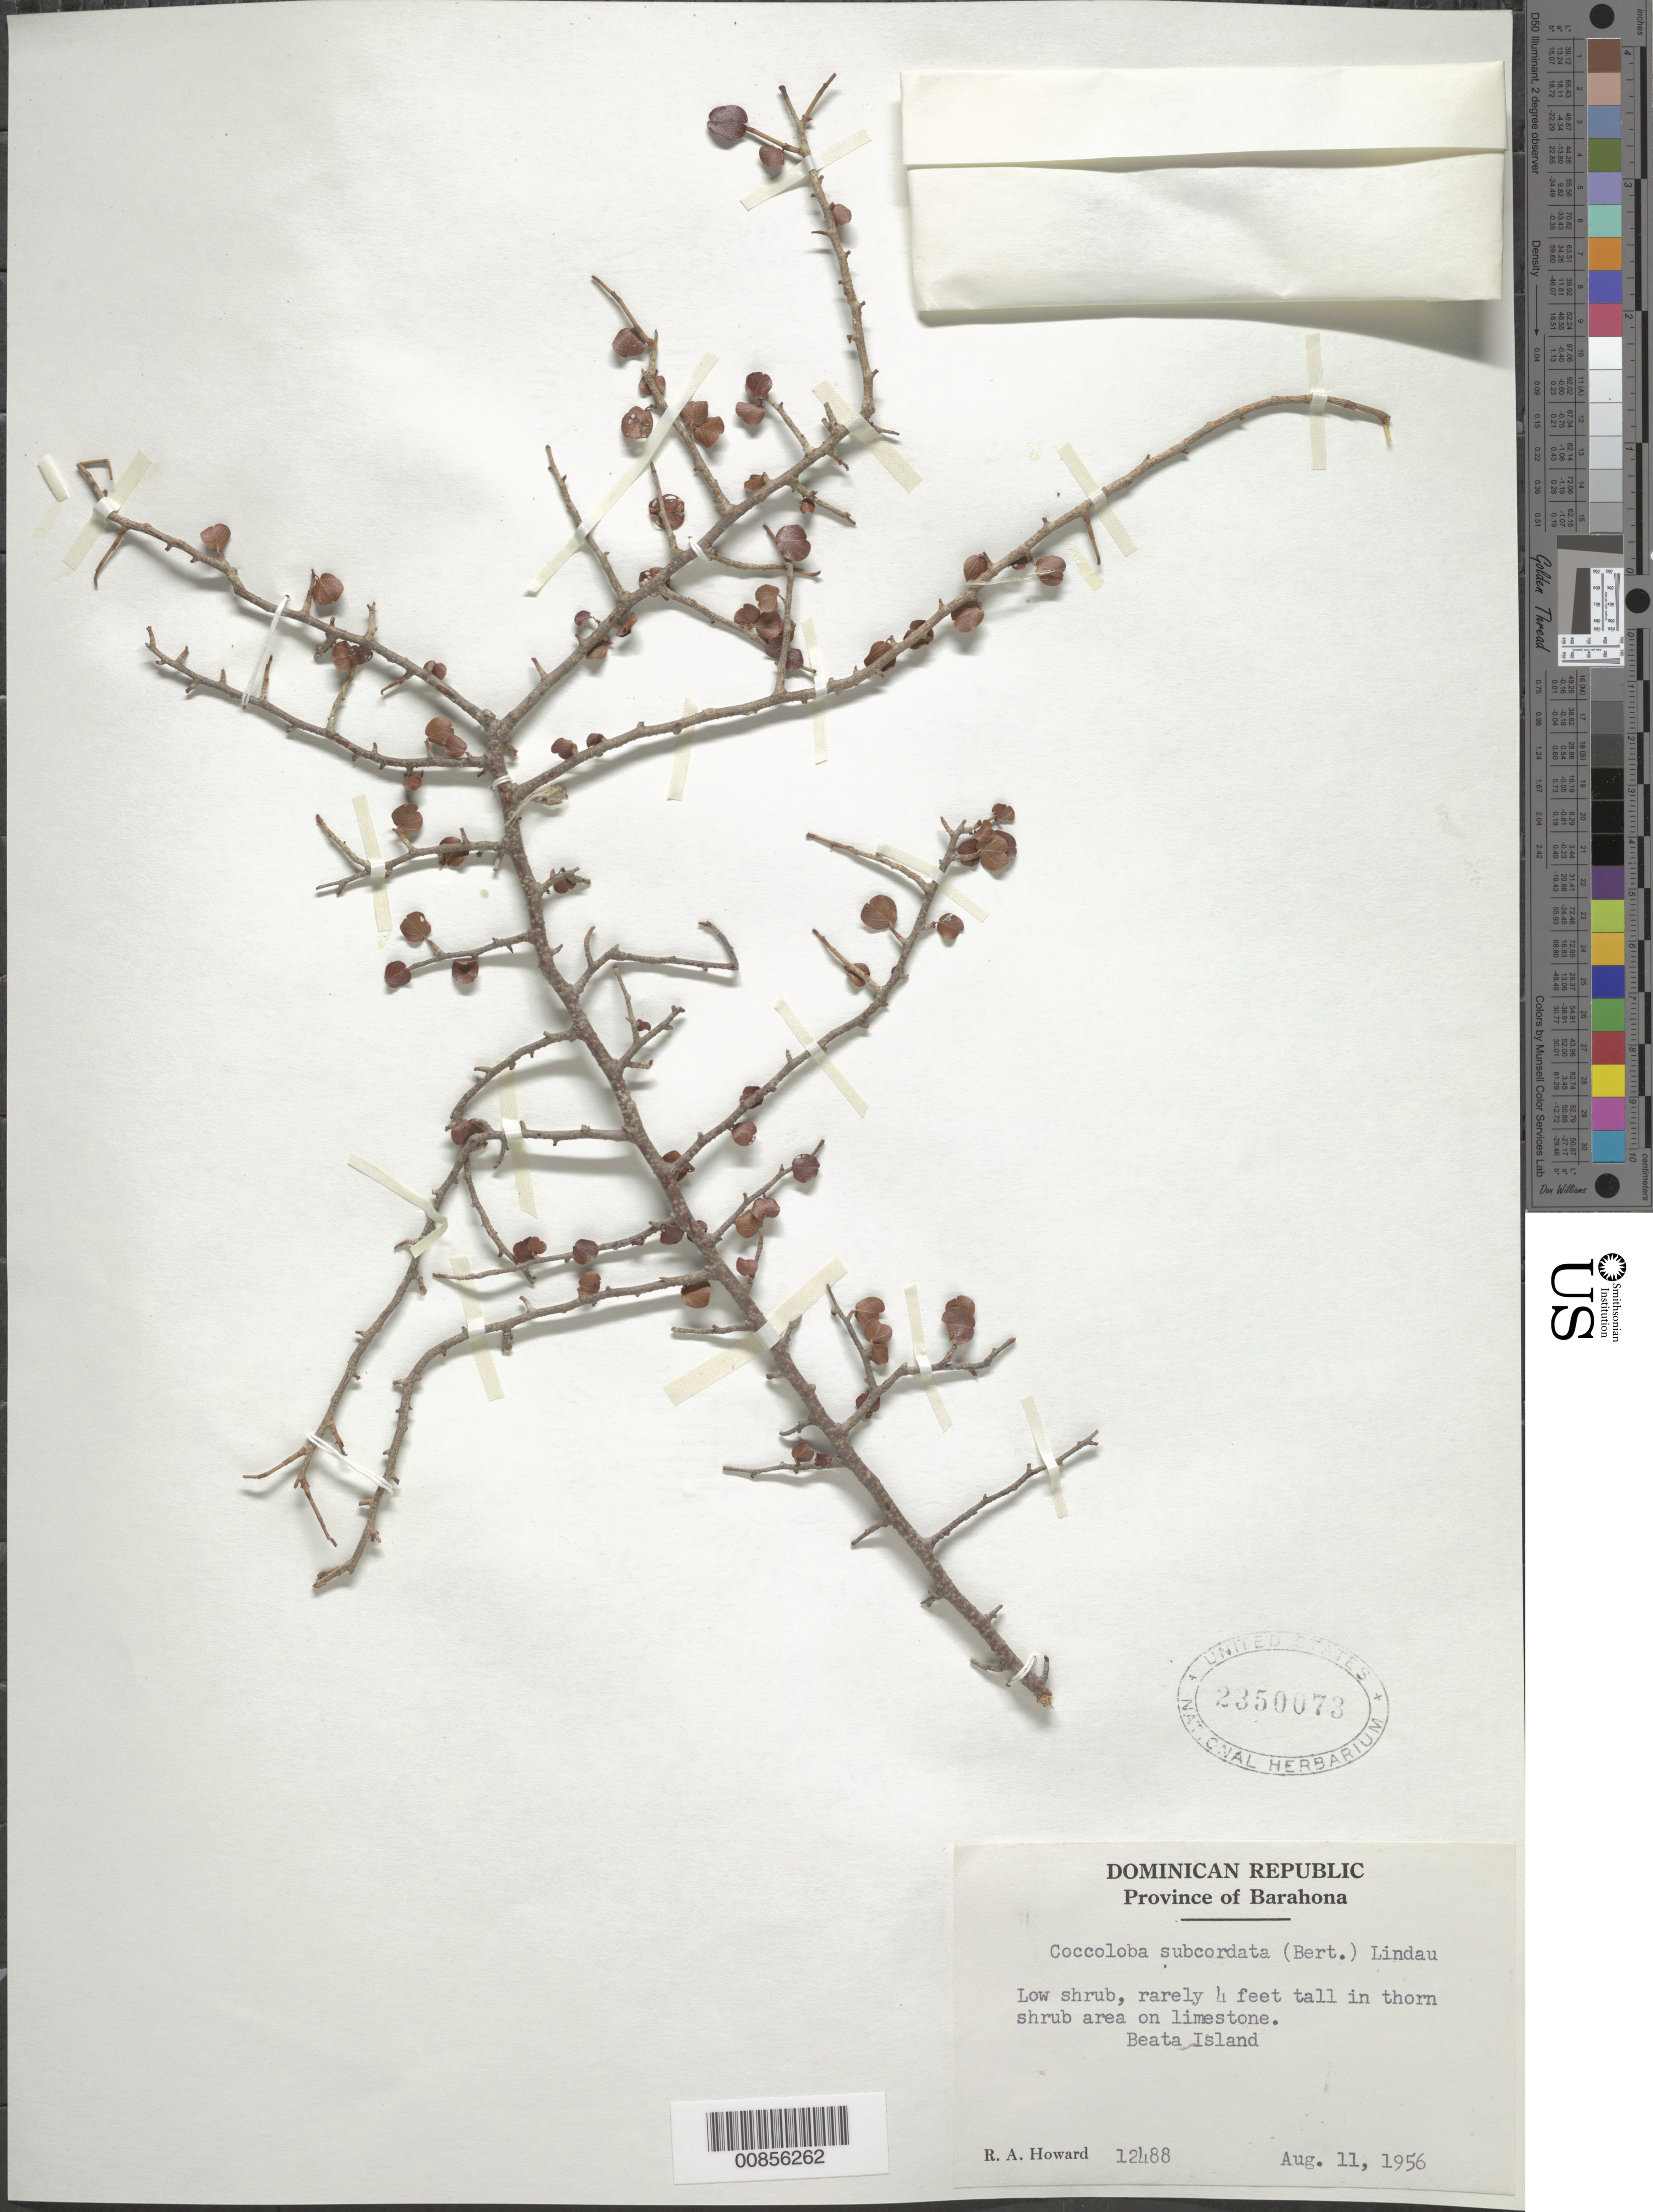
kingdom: Plantae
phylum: Tracheophyta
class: Magnoliopsida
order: Caryophyllales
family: Polygonaceae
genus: Coccoloba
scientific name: Coccoloba subcordata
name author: (DC.) Lindau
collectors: R. A. Howard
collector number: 12488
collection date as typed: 11 Aug 1956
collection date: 1956-08-11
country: Dominican Republic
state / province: Barahona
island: Isla Beata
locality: Beata Island.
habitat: In thorn shrub area on limestone.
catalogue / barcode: US 2350073